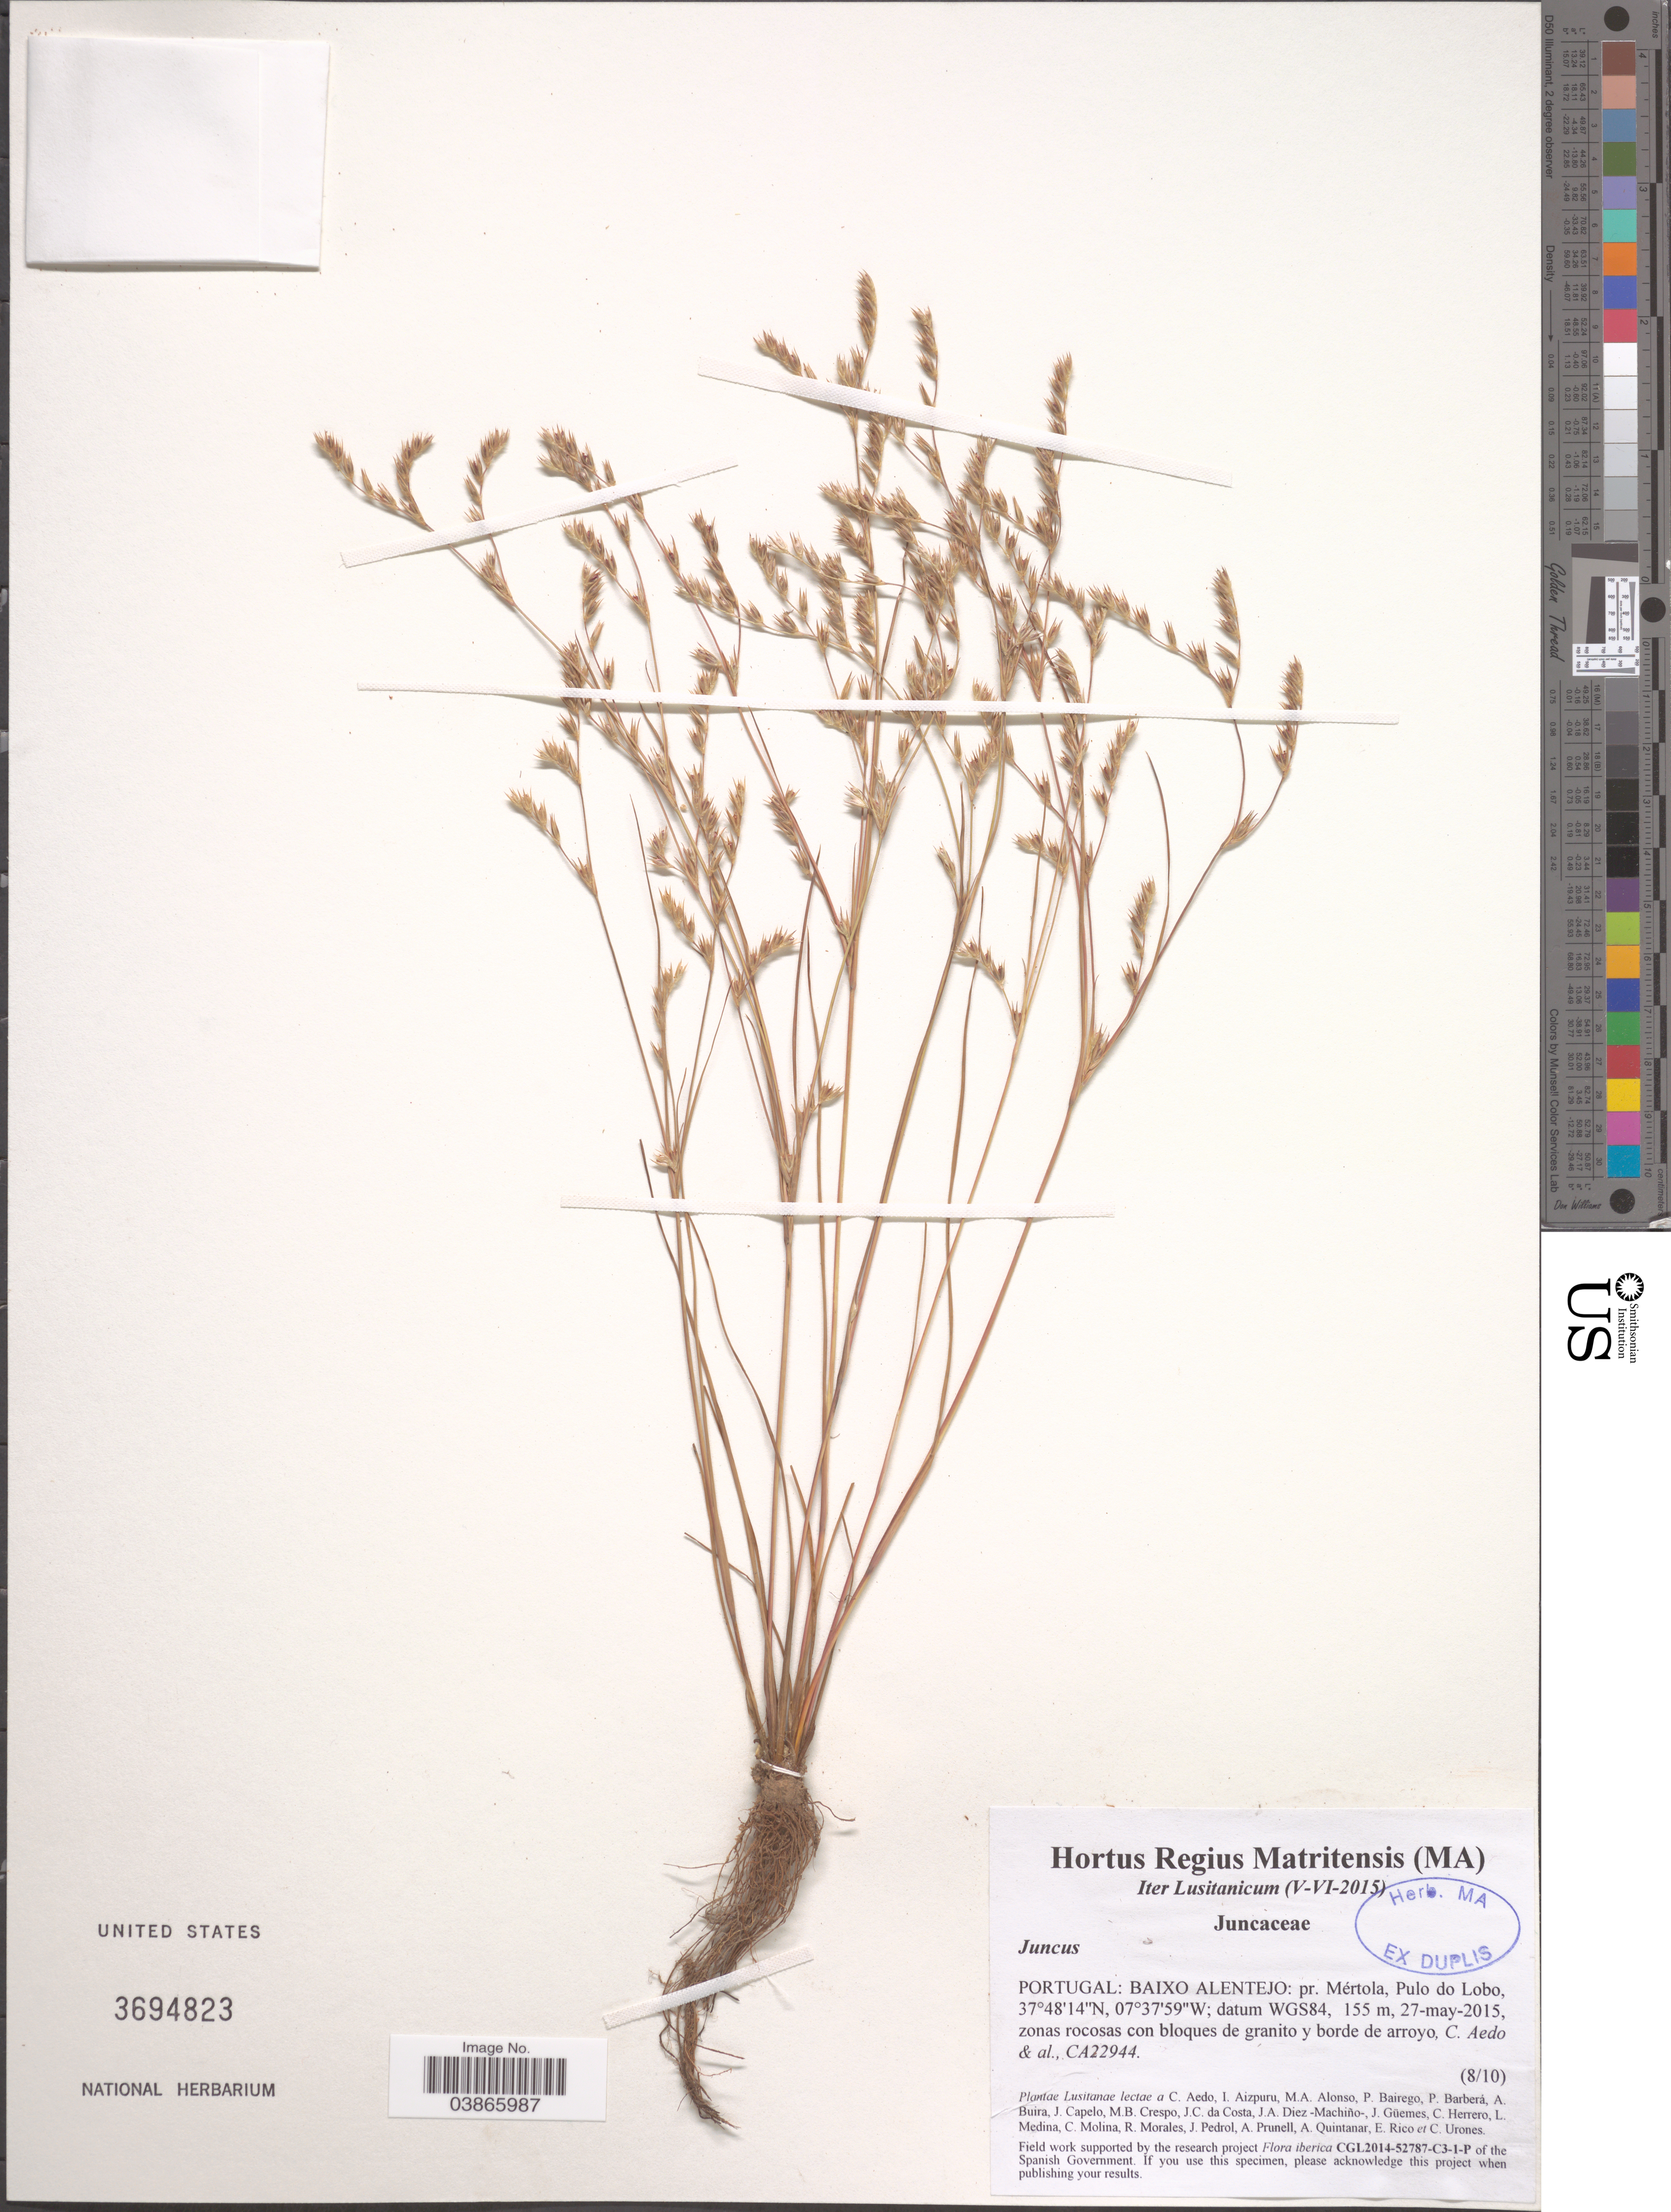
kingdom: Plantae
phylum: Tracheophyta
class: Liliopsida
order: Poales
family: Juncaceae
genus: Juncus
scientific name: Juncus sp.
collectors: C. Aedo & et al.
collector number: CA22944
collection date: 2015-05-27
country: Portugal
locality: Baixo Alentejo: pr. Mértola, Pulo do Lobo, datum WGS84, zonas rocosas con bloques de granito y borde de arroyo.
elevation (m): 155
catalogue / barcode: US 3694823